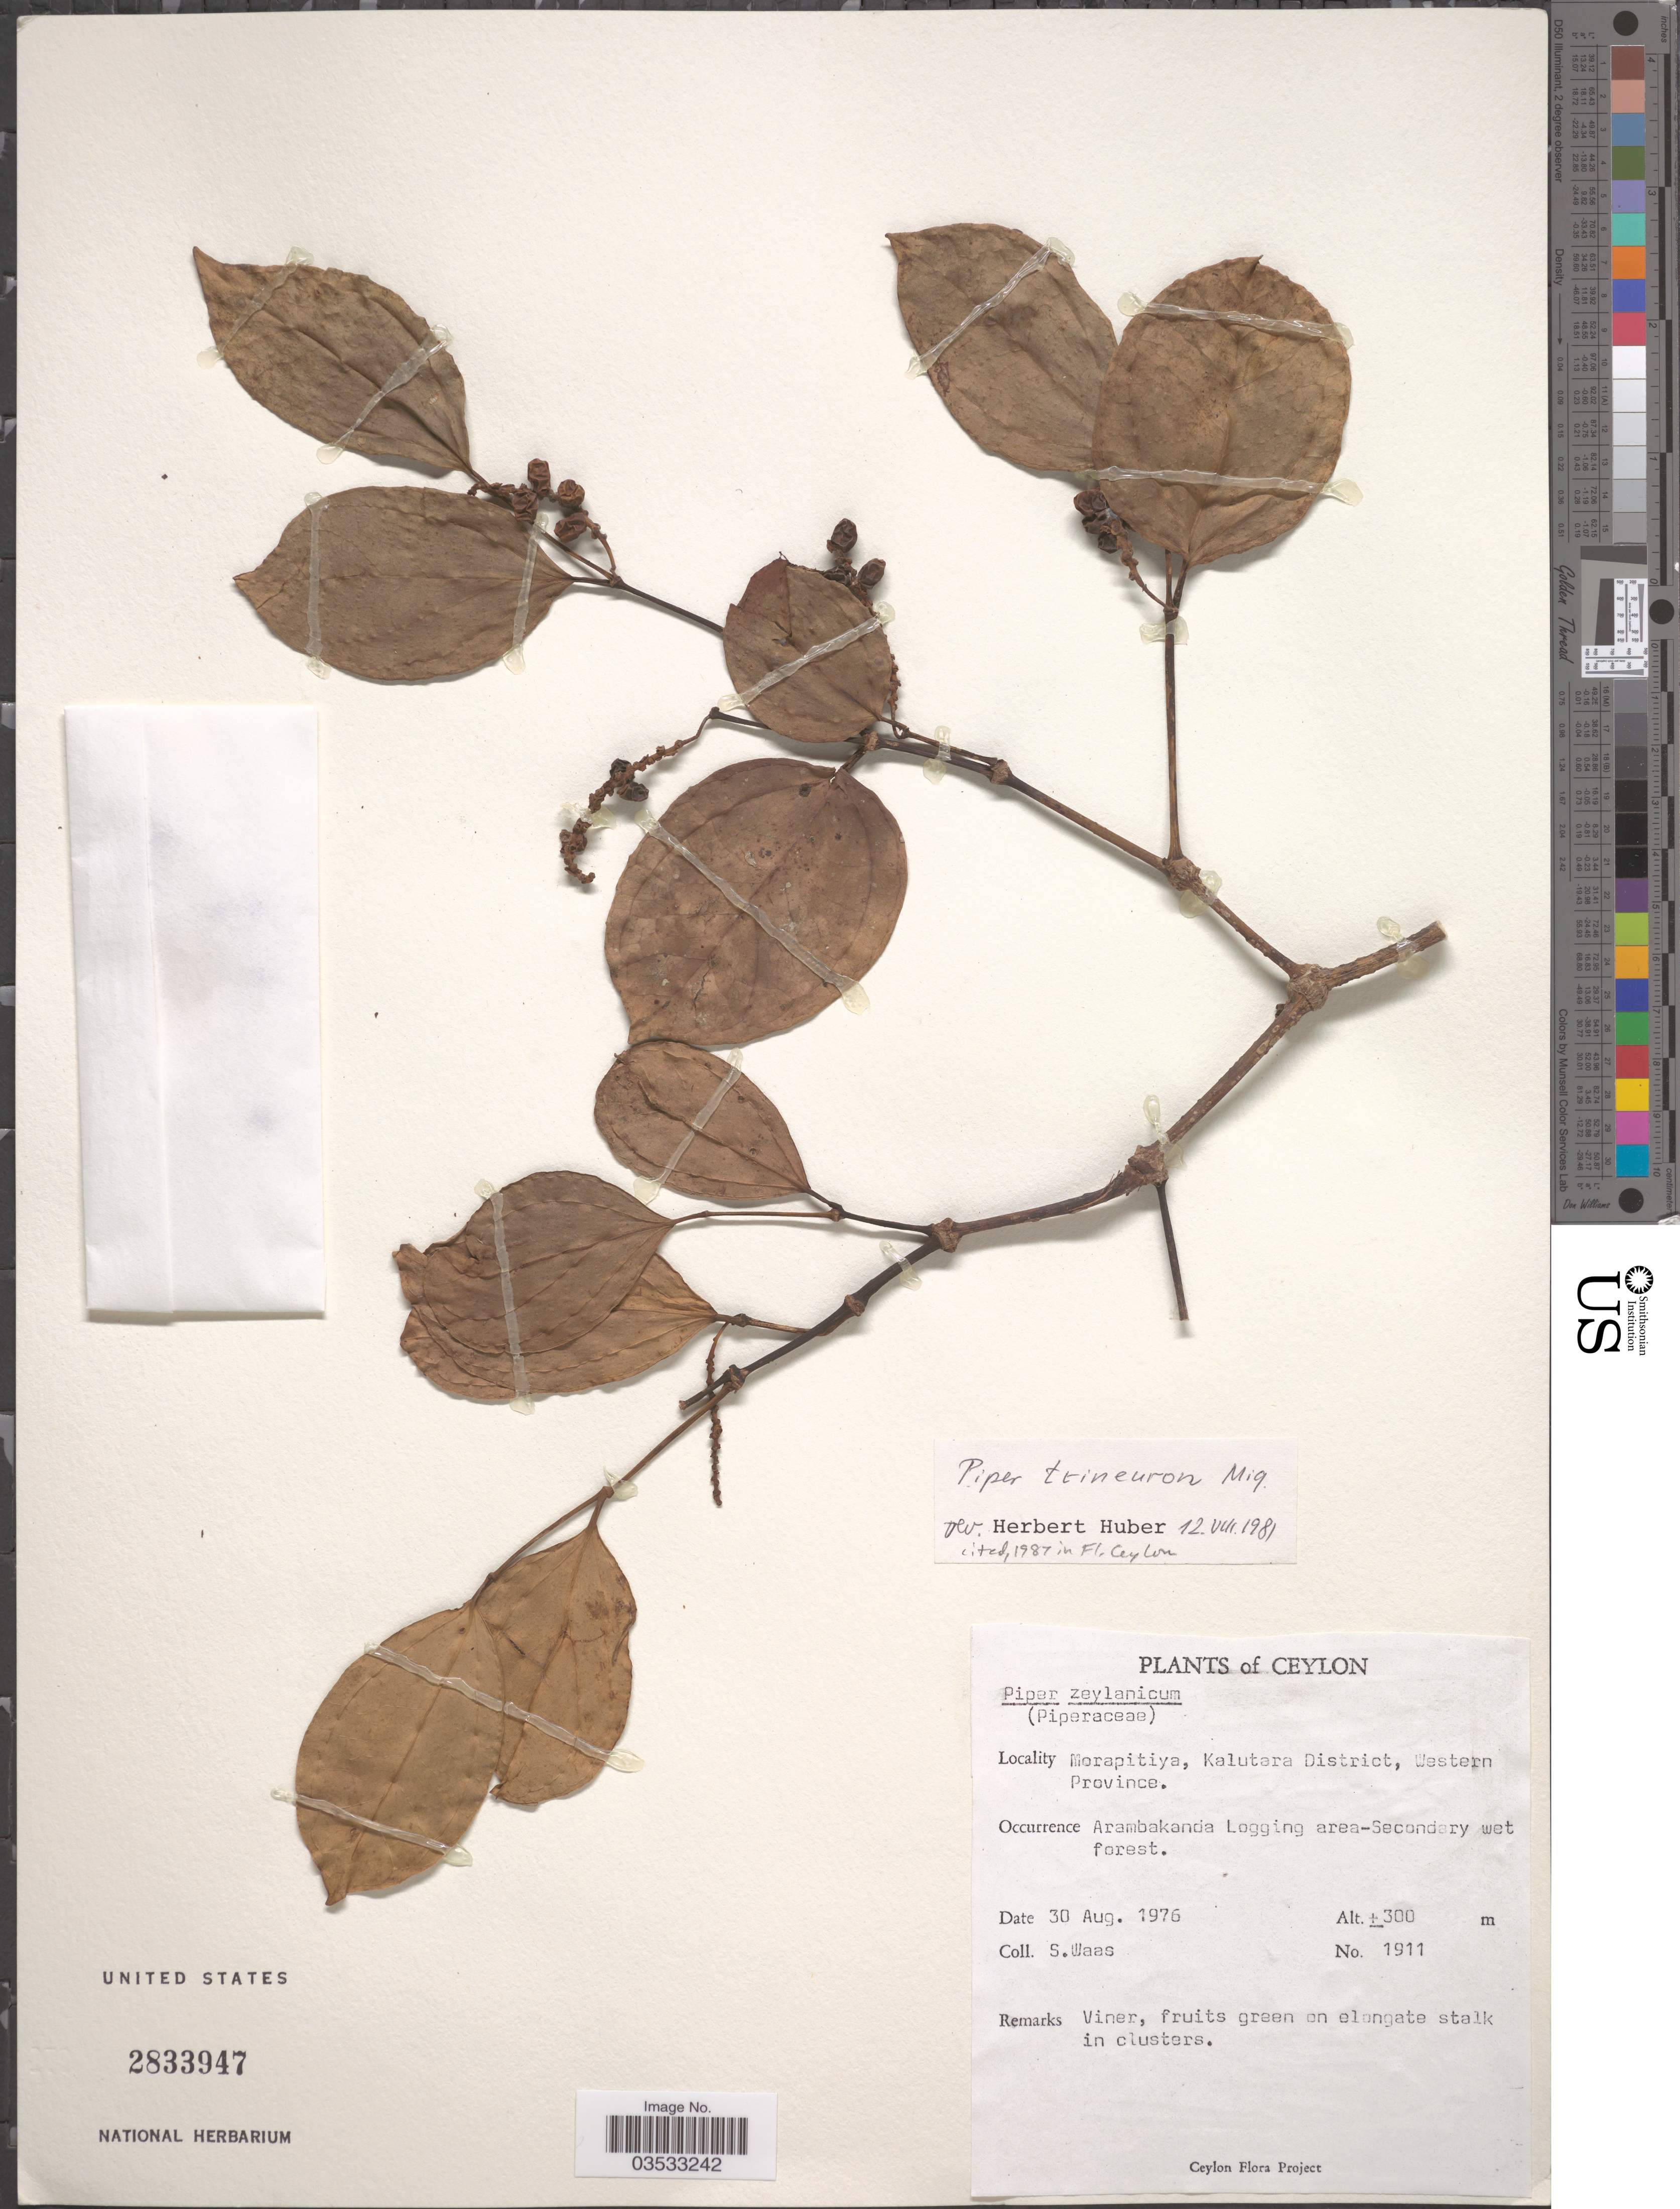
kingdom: Plantae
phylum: Tracheophyta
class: Magnoliopsida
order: Piperales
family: Piperaceae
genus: Piper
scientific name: Piper trineuron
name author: Miq.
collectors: S. Waas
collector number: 1911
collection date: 1976-08-30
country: Sri Lanka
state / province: Western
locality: Ceylob. Morapitiya, Kalutara District. Arambakanda Loggin area.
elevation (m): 300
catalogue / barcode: US 2833947